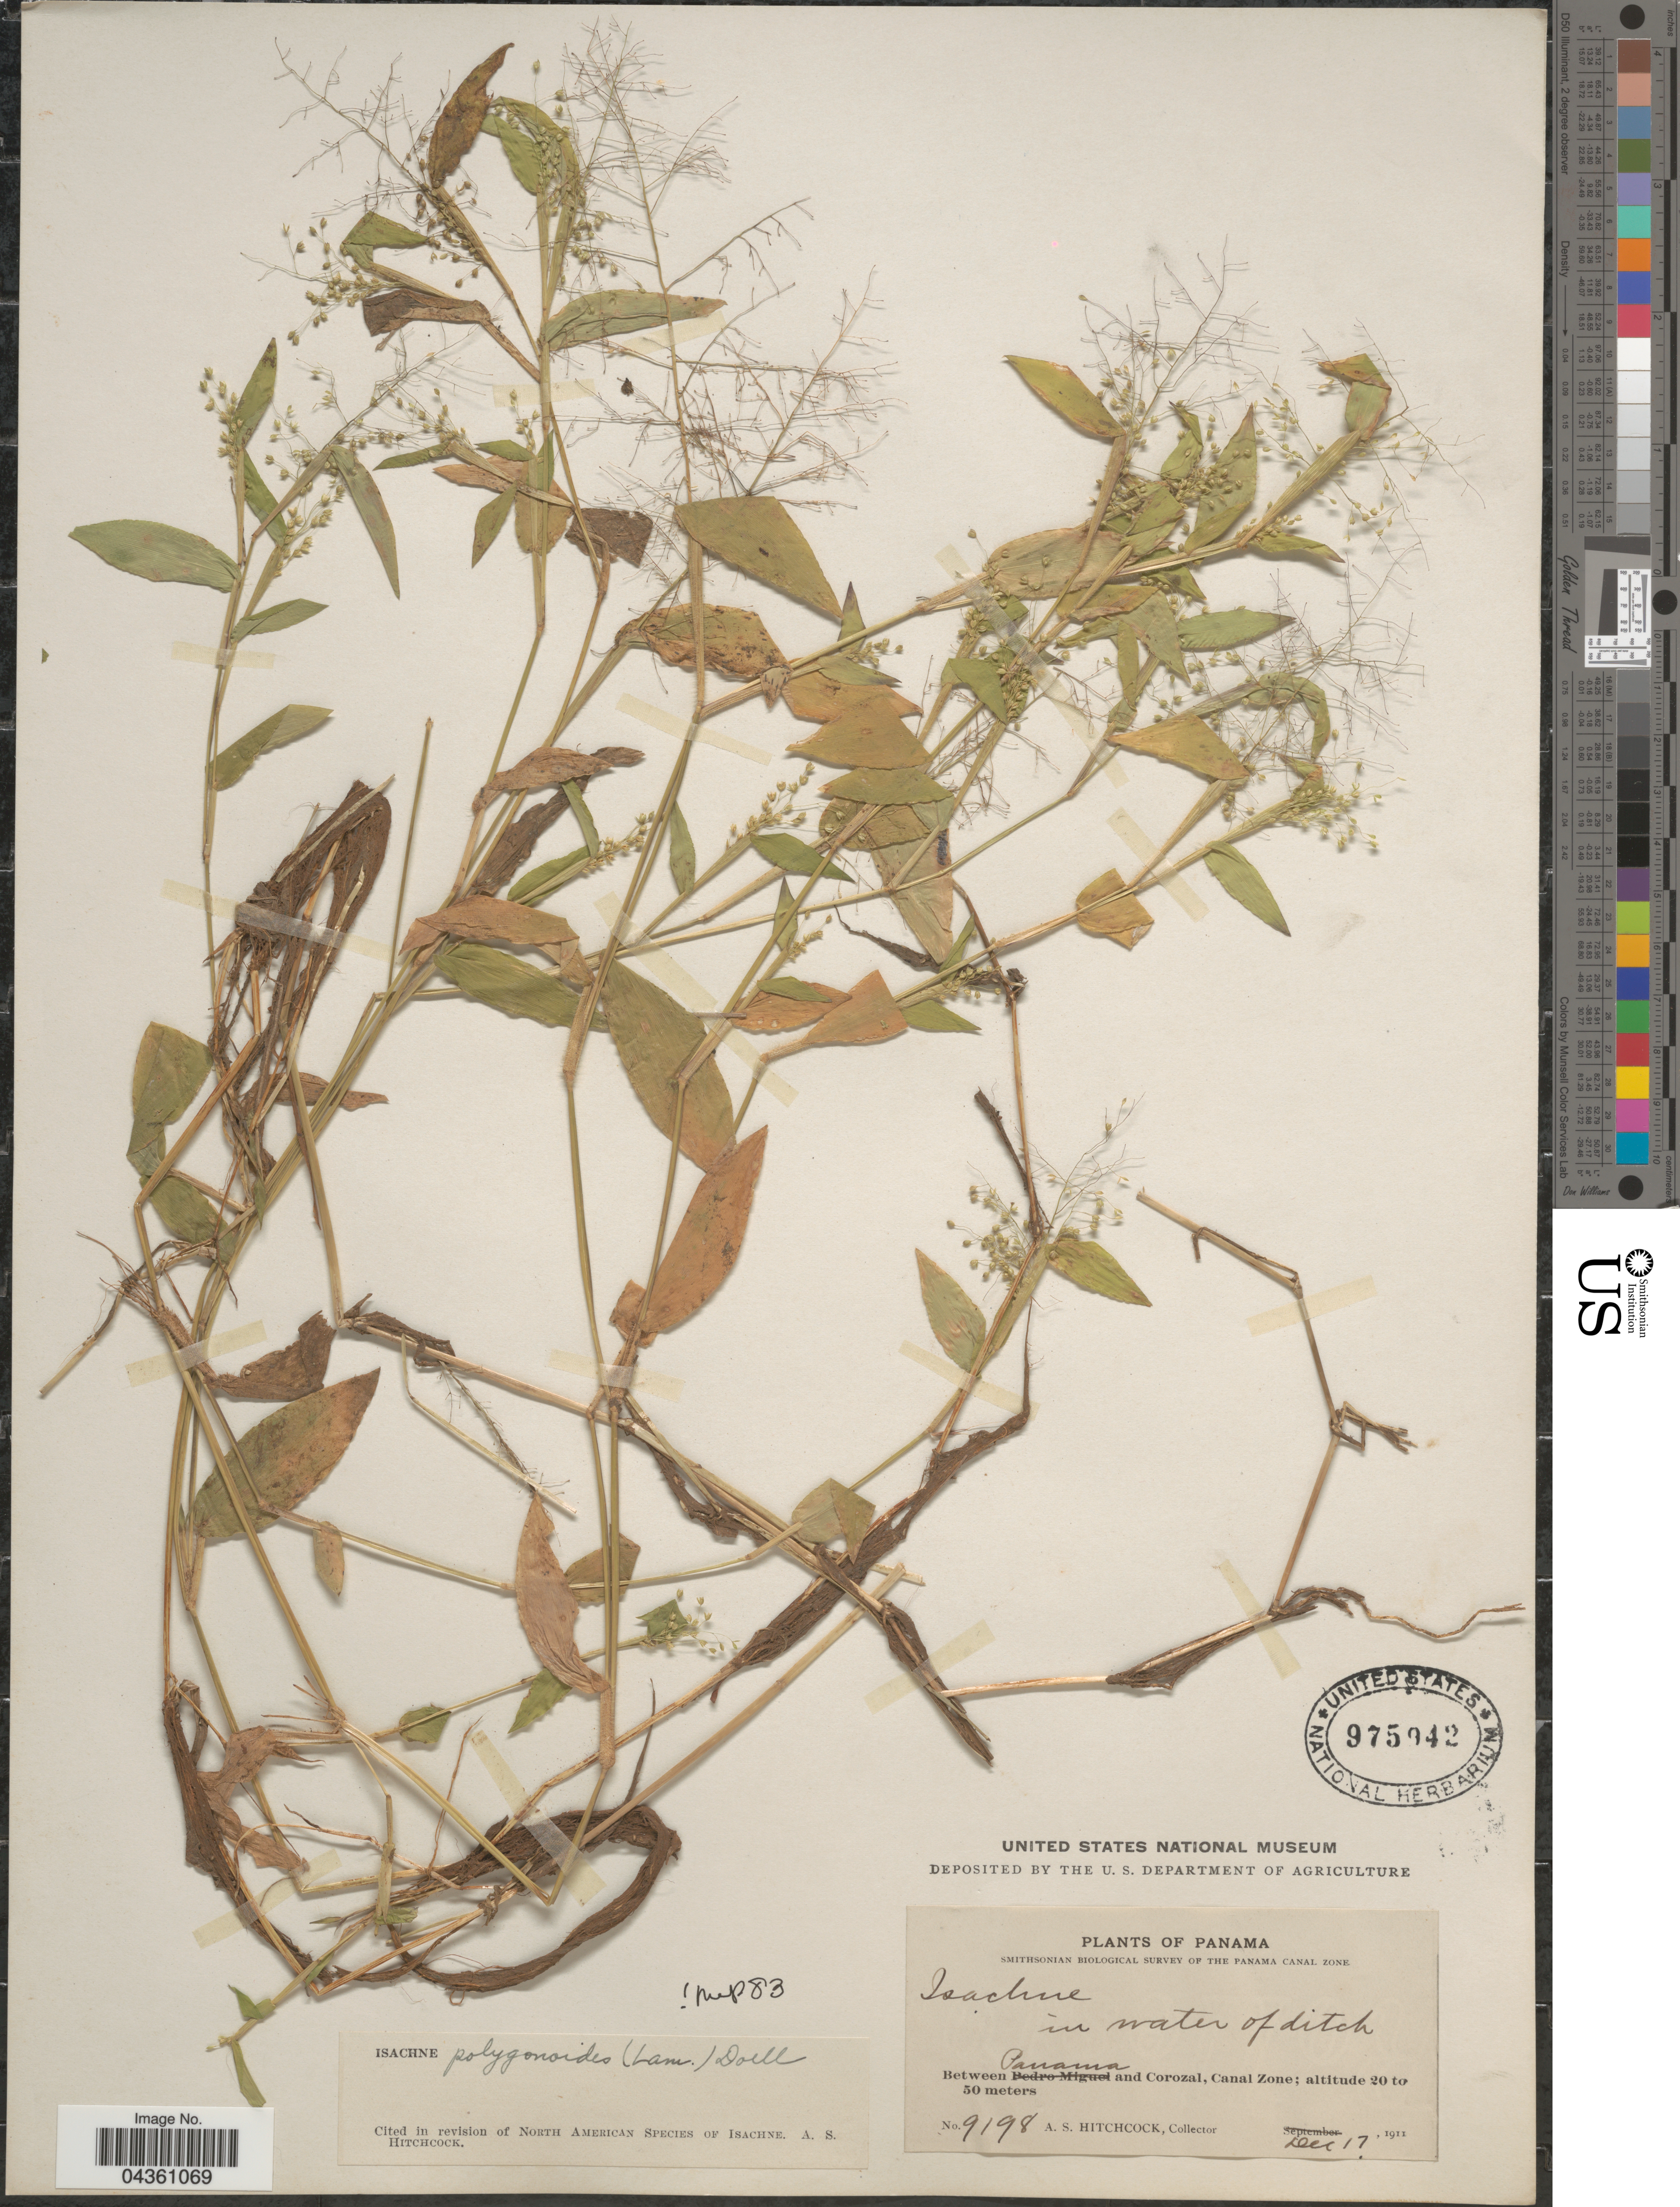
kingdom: Plantae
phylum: Tracheophyta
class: Liliopsida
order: Poales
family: Poaceae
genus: Isachne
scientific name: Isachne polygonoides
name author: (Lam.) Döll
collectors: A. S. Hitchcock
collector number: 9198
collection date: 1911-12-17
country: Panama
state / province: Colón / Panamá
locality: Smithsonian Biological Survey of the Panama Canal Zone. Between Panama and Corozal, Canal Zone.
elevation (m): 20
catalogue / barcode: US 975942